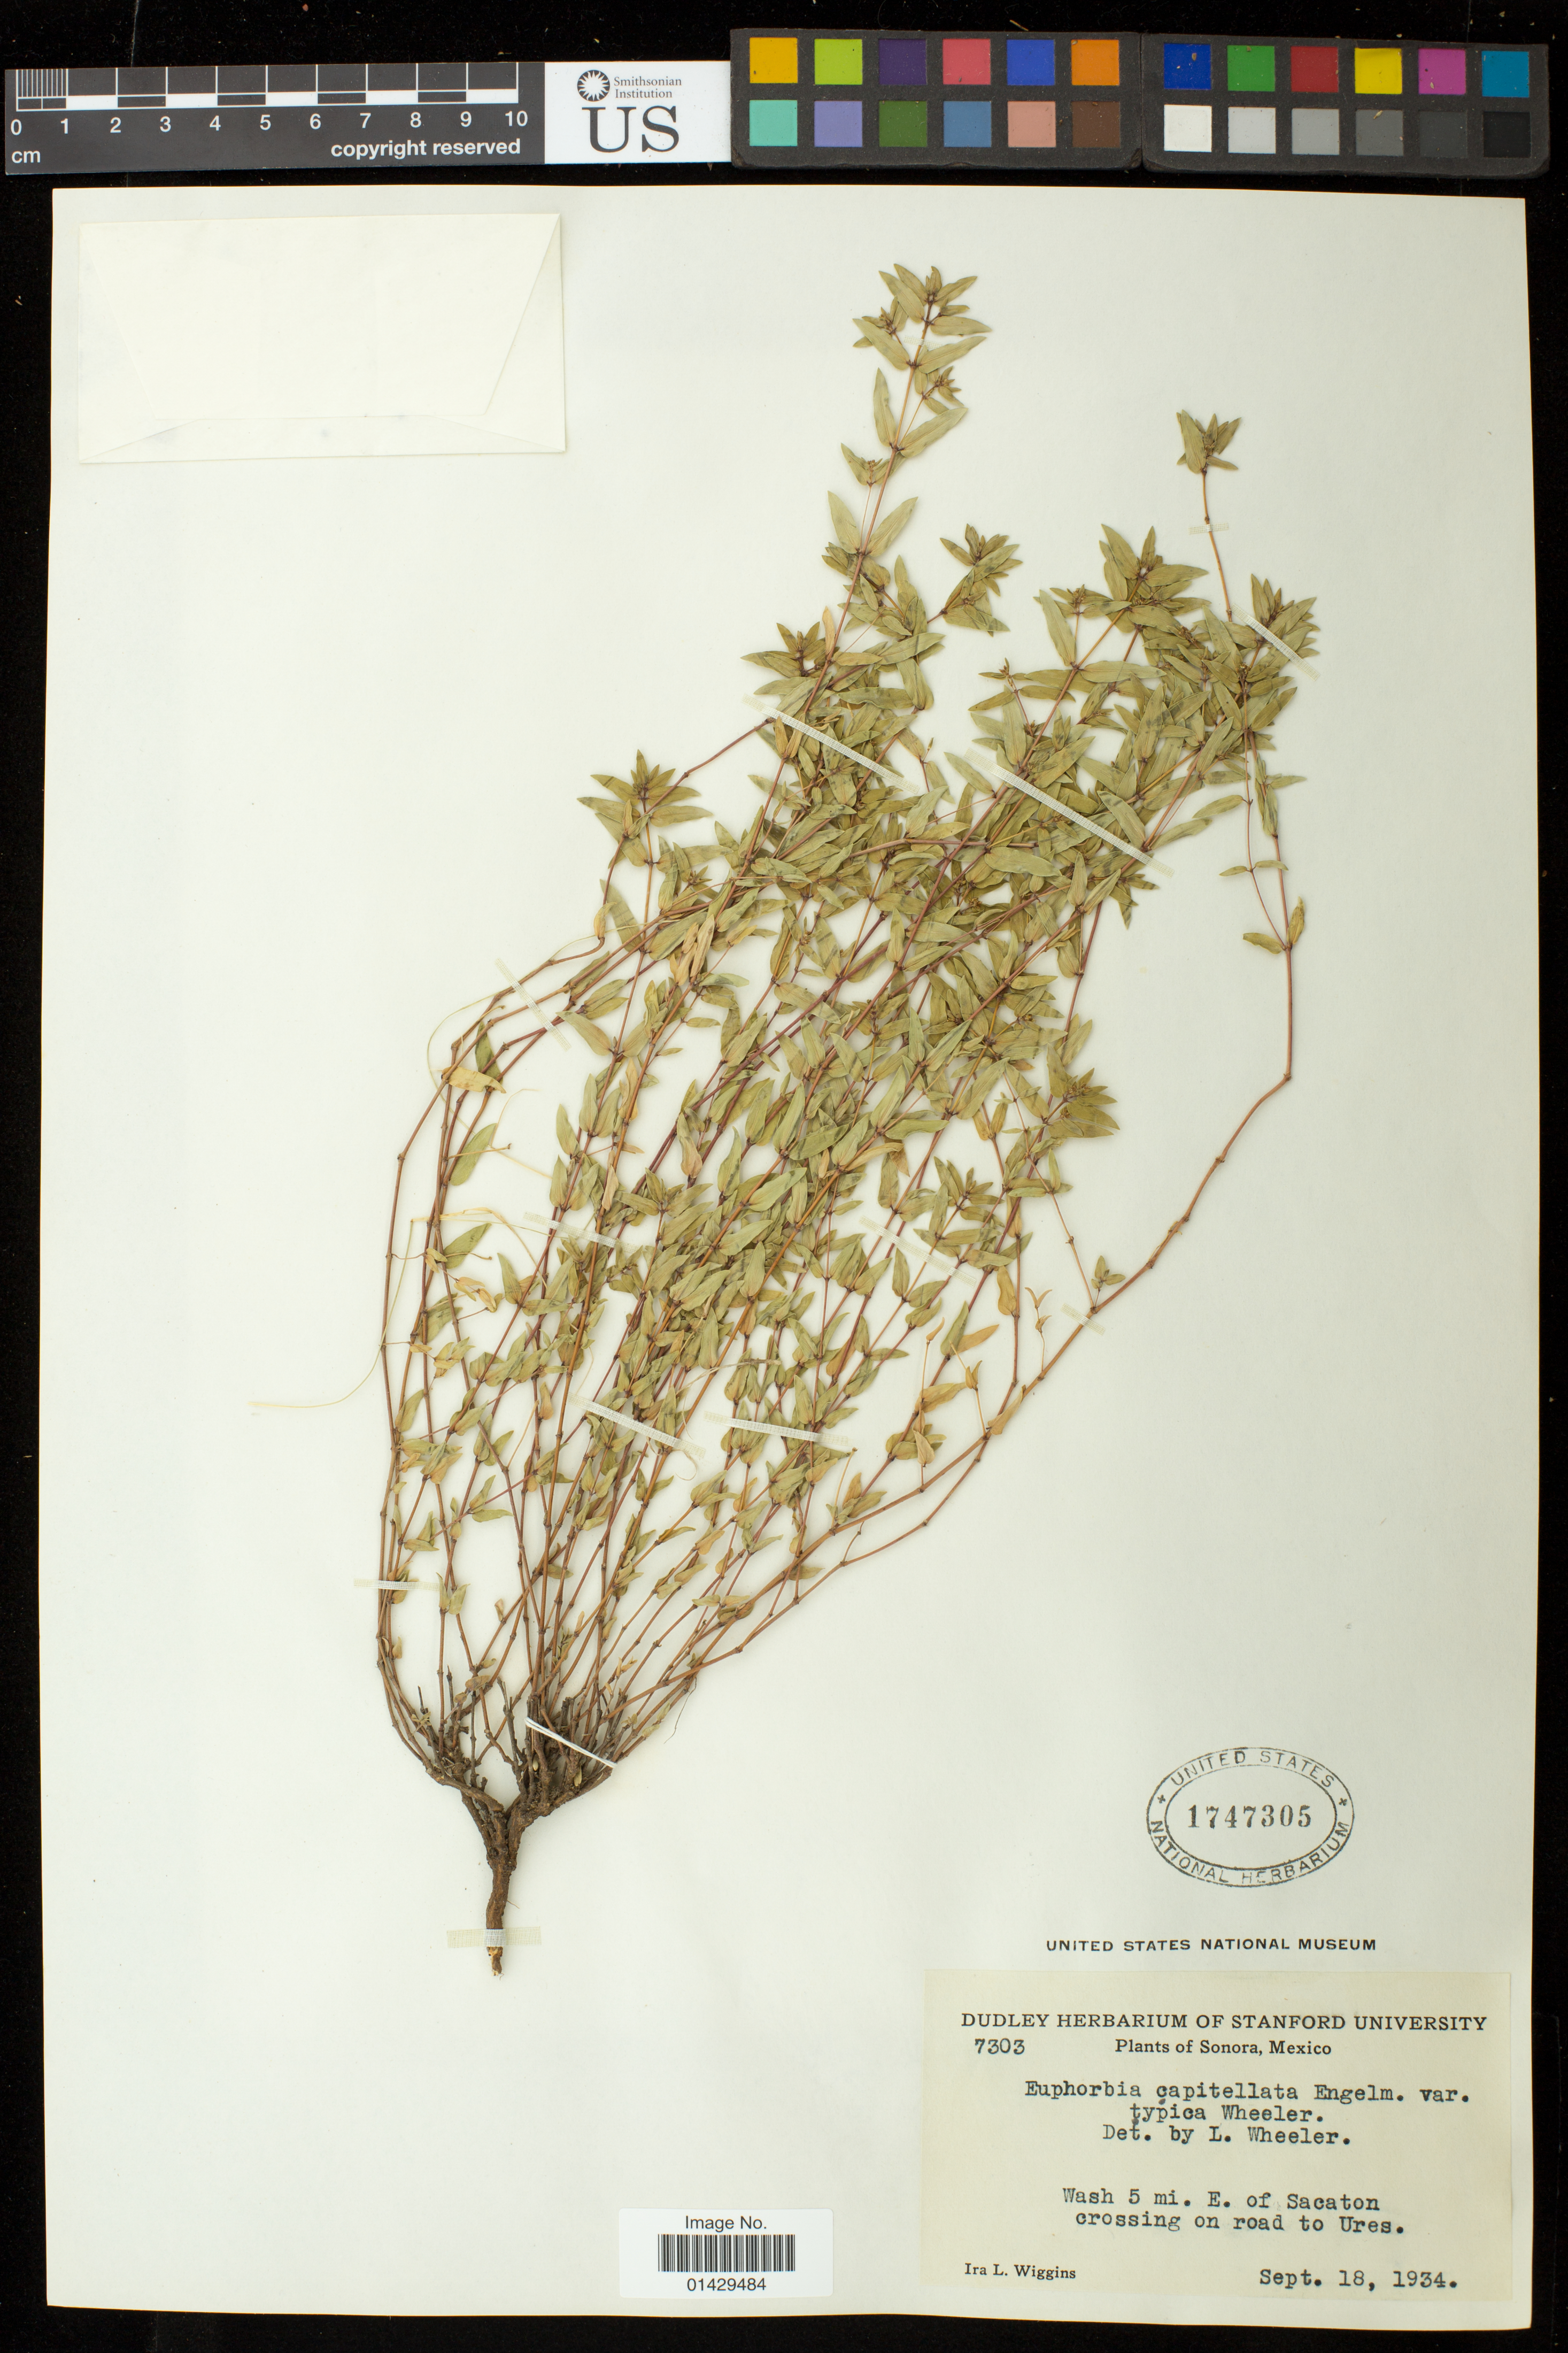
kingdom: Plantae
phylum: Tracheophyta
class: Magnoliopsida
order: Malpighiales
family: Euphorbiaceae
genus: Euphorbia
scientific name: Euphorbia capitellata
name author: Engelm. in Emory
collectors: I. L. Wiggins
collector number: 7303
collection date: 1934-09-18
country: Mexico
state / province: Sonora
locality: Wash 5 mi. E. of Sacaton crossing on road to Ures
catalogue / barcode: US 1747305